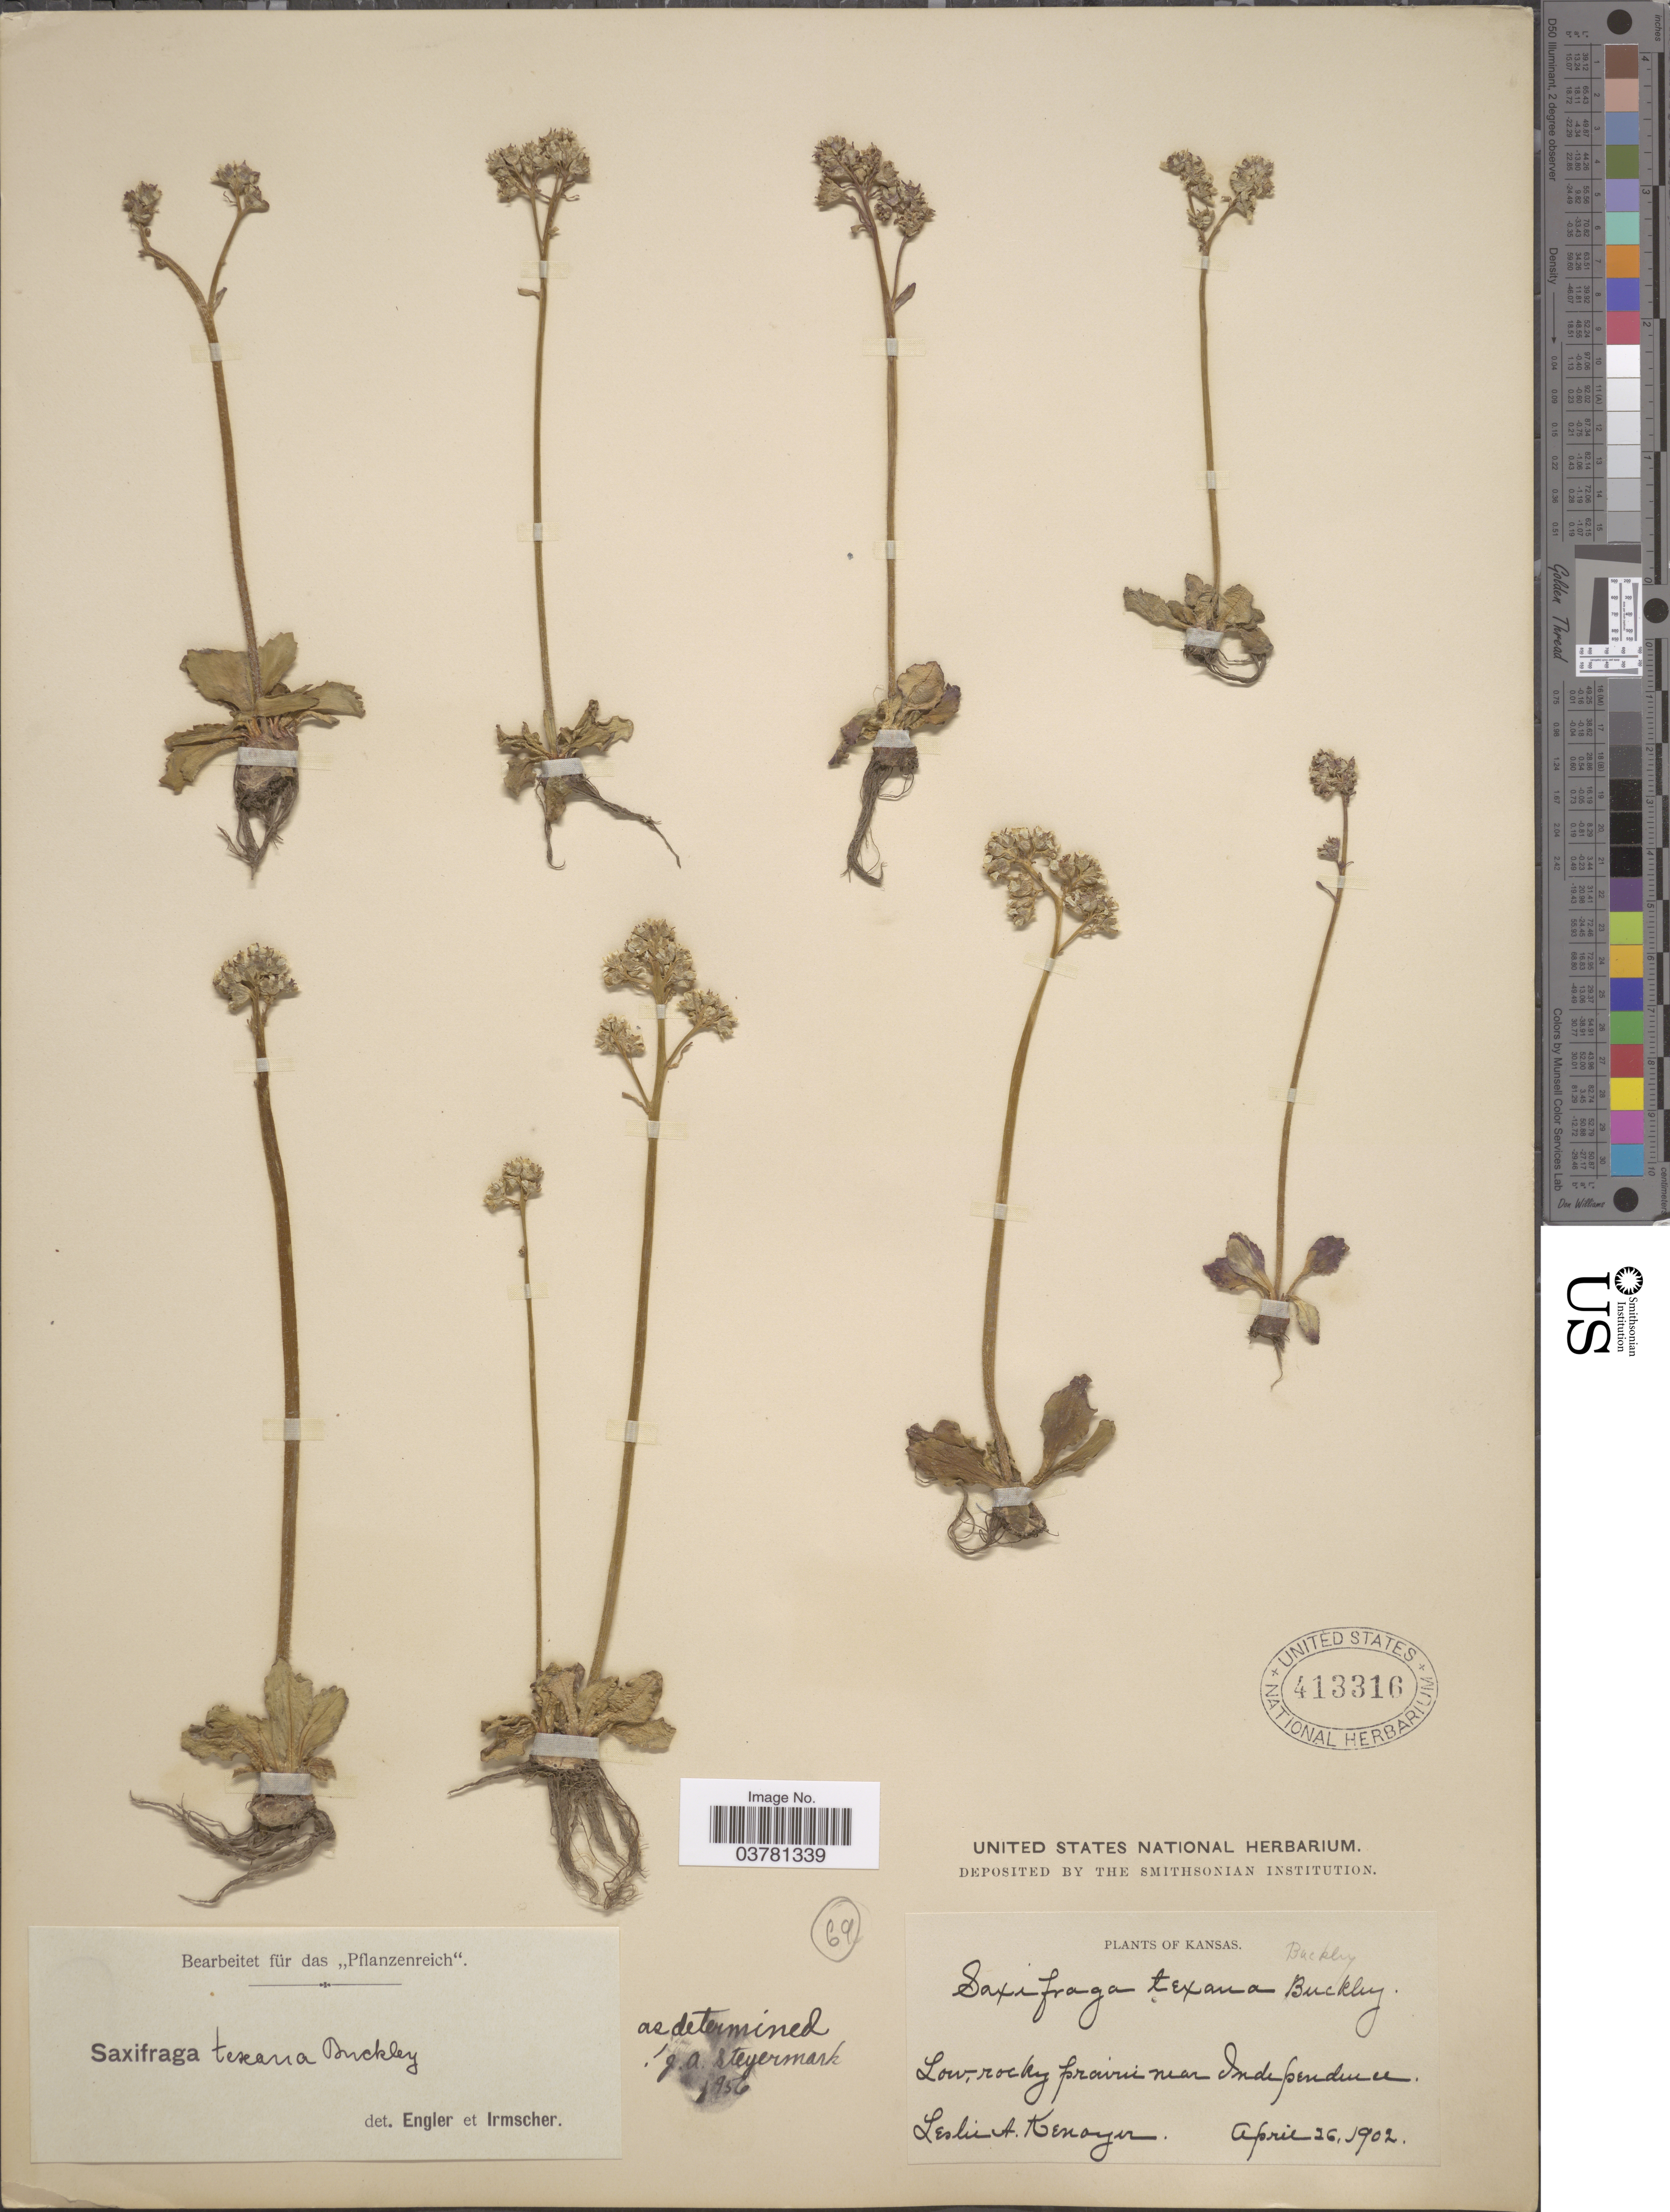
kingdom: Plantae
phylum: Tracheophyta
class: Magnoliopsida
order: Saxifragales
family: Saxifragaceae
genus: Micranthes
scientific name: Micranthes texana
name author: (Buckley) Small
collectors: L. A. Kenoyer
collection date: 1902-04-26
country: United States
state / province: Kansas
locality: Low, rocky prairie near Independence.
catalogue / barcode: US 413316